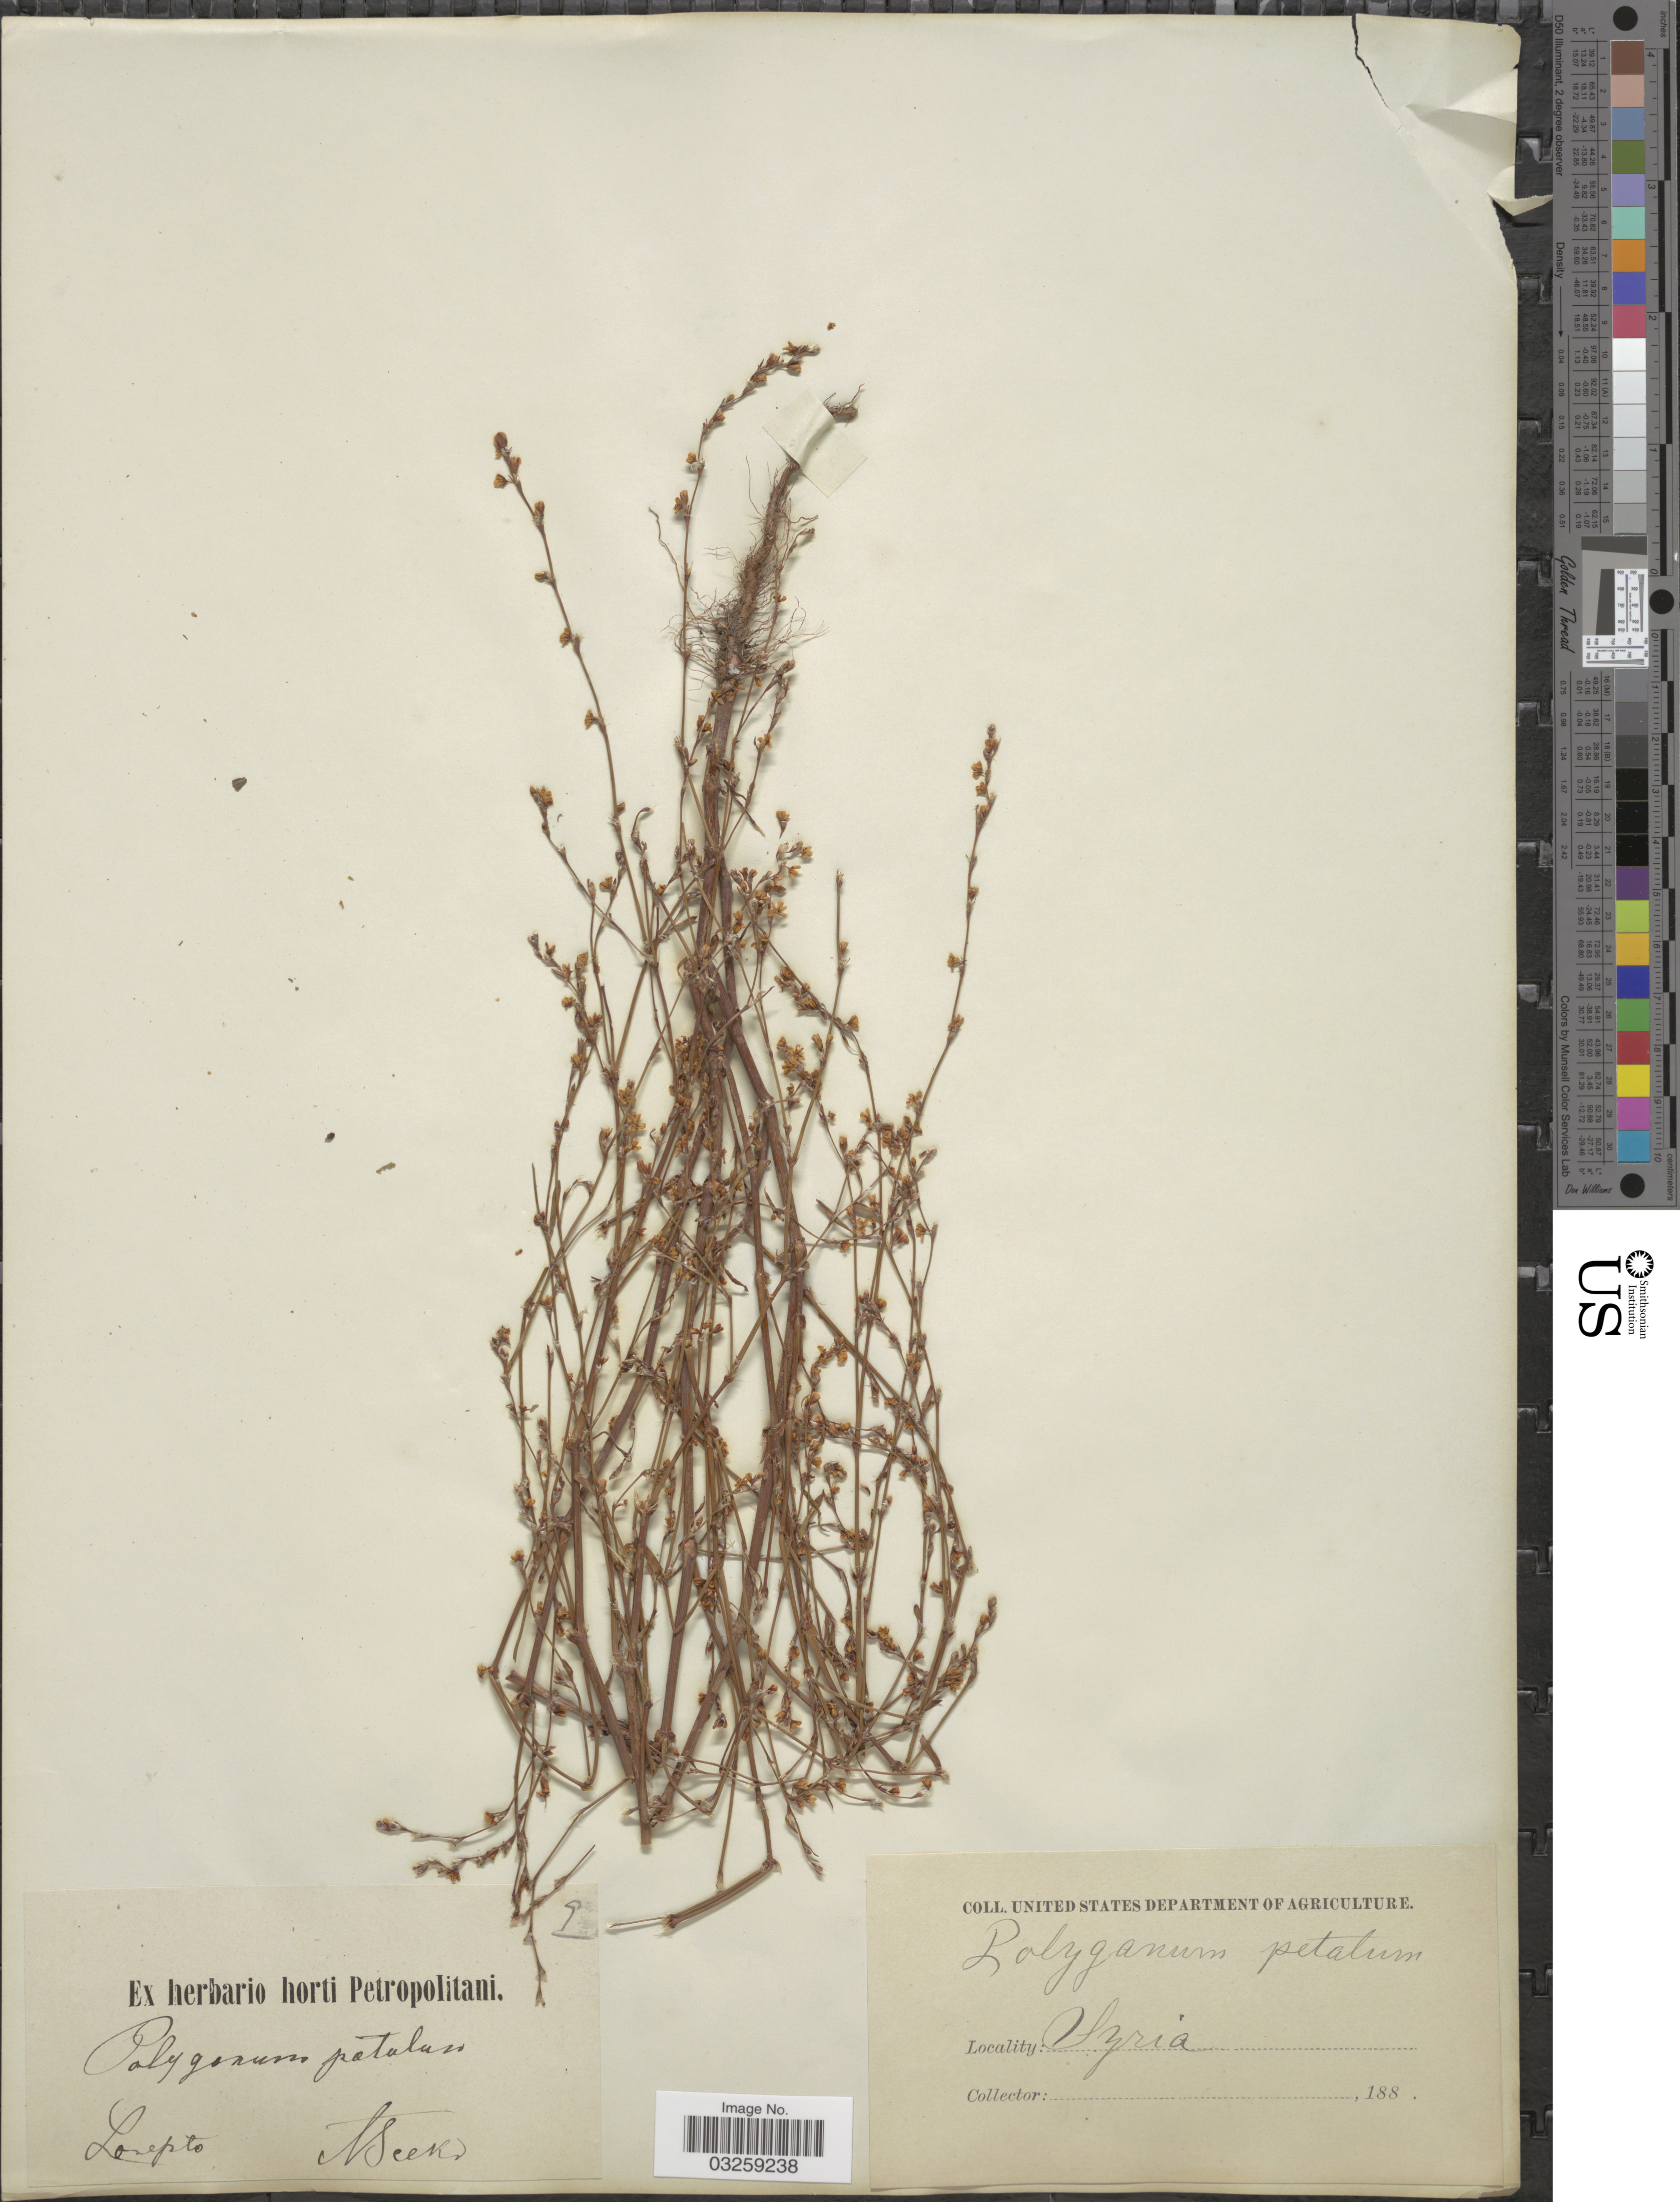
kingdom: Plantae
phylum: Tracheophyta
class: Magnoliopsida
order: Caryophyllales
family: Polygonaceae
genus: Polygonum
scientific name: Polygonum patulum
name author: M. Bieb.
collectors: A. Becker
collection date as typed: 188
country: Russian Federation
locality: Sarepta.